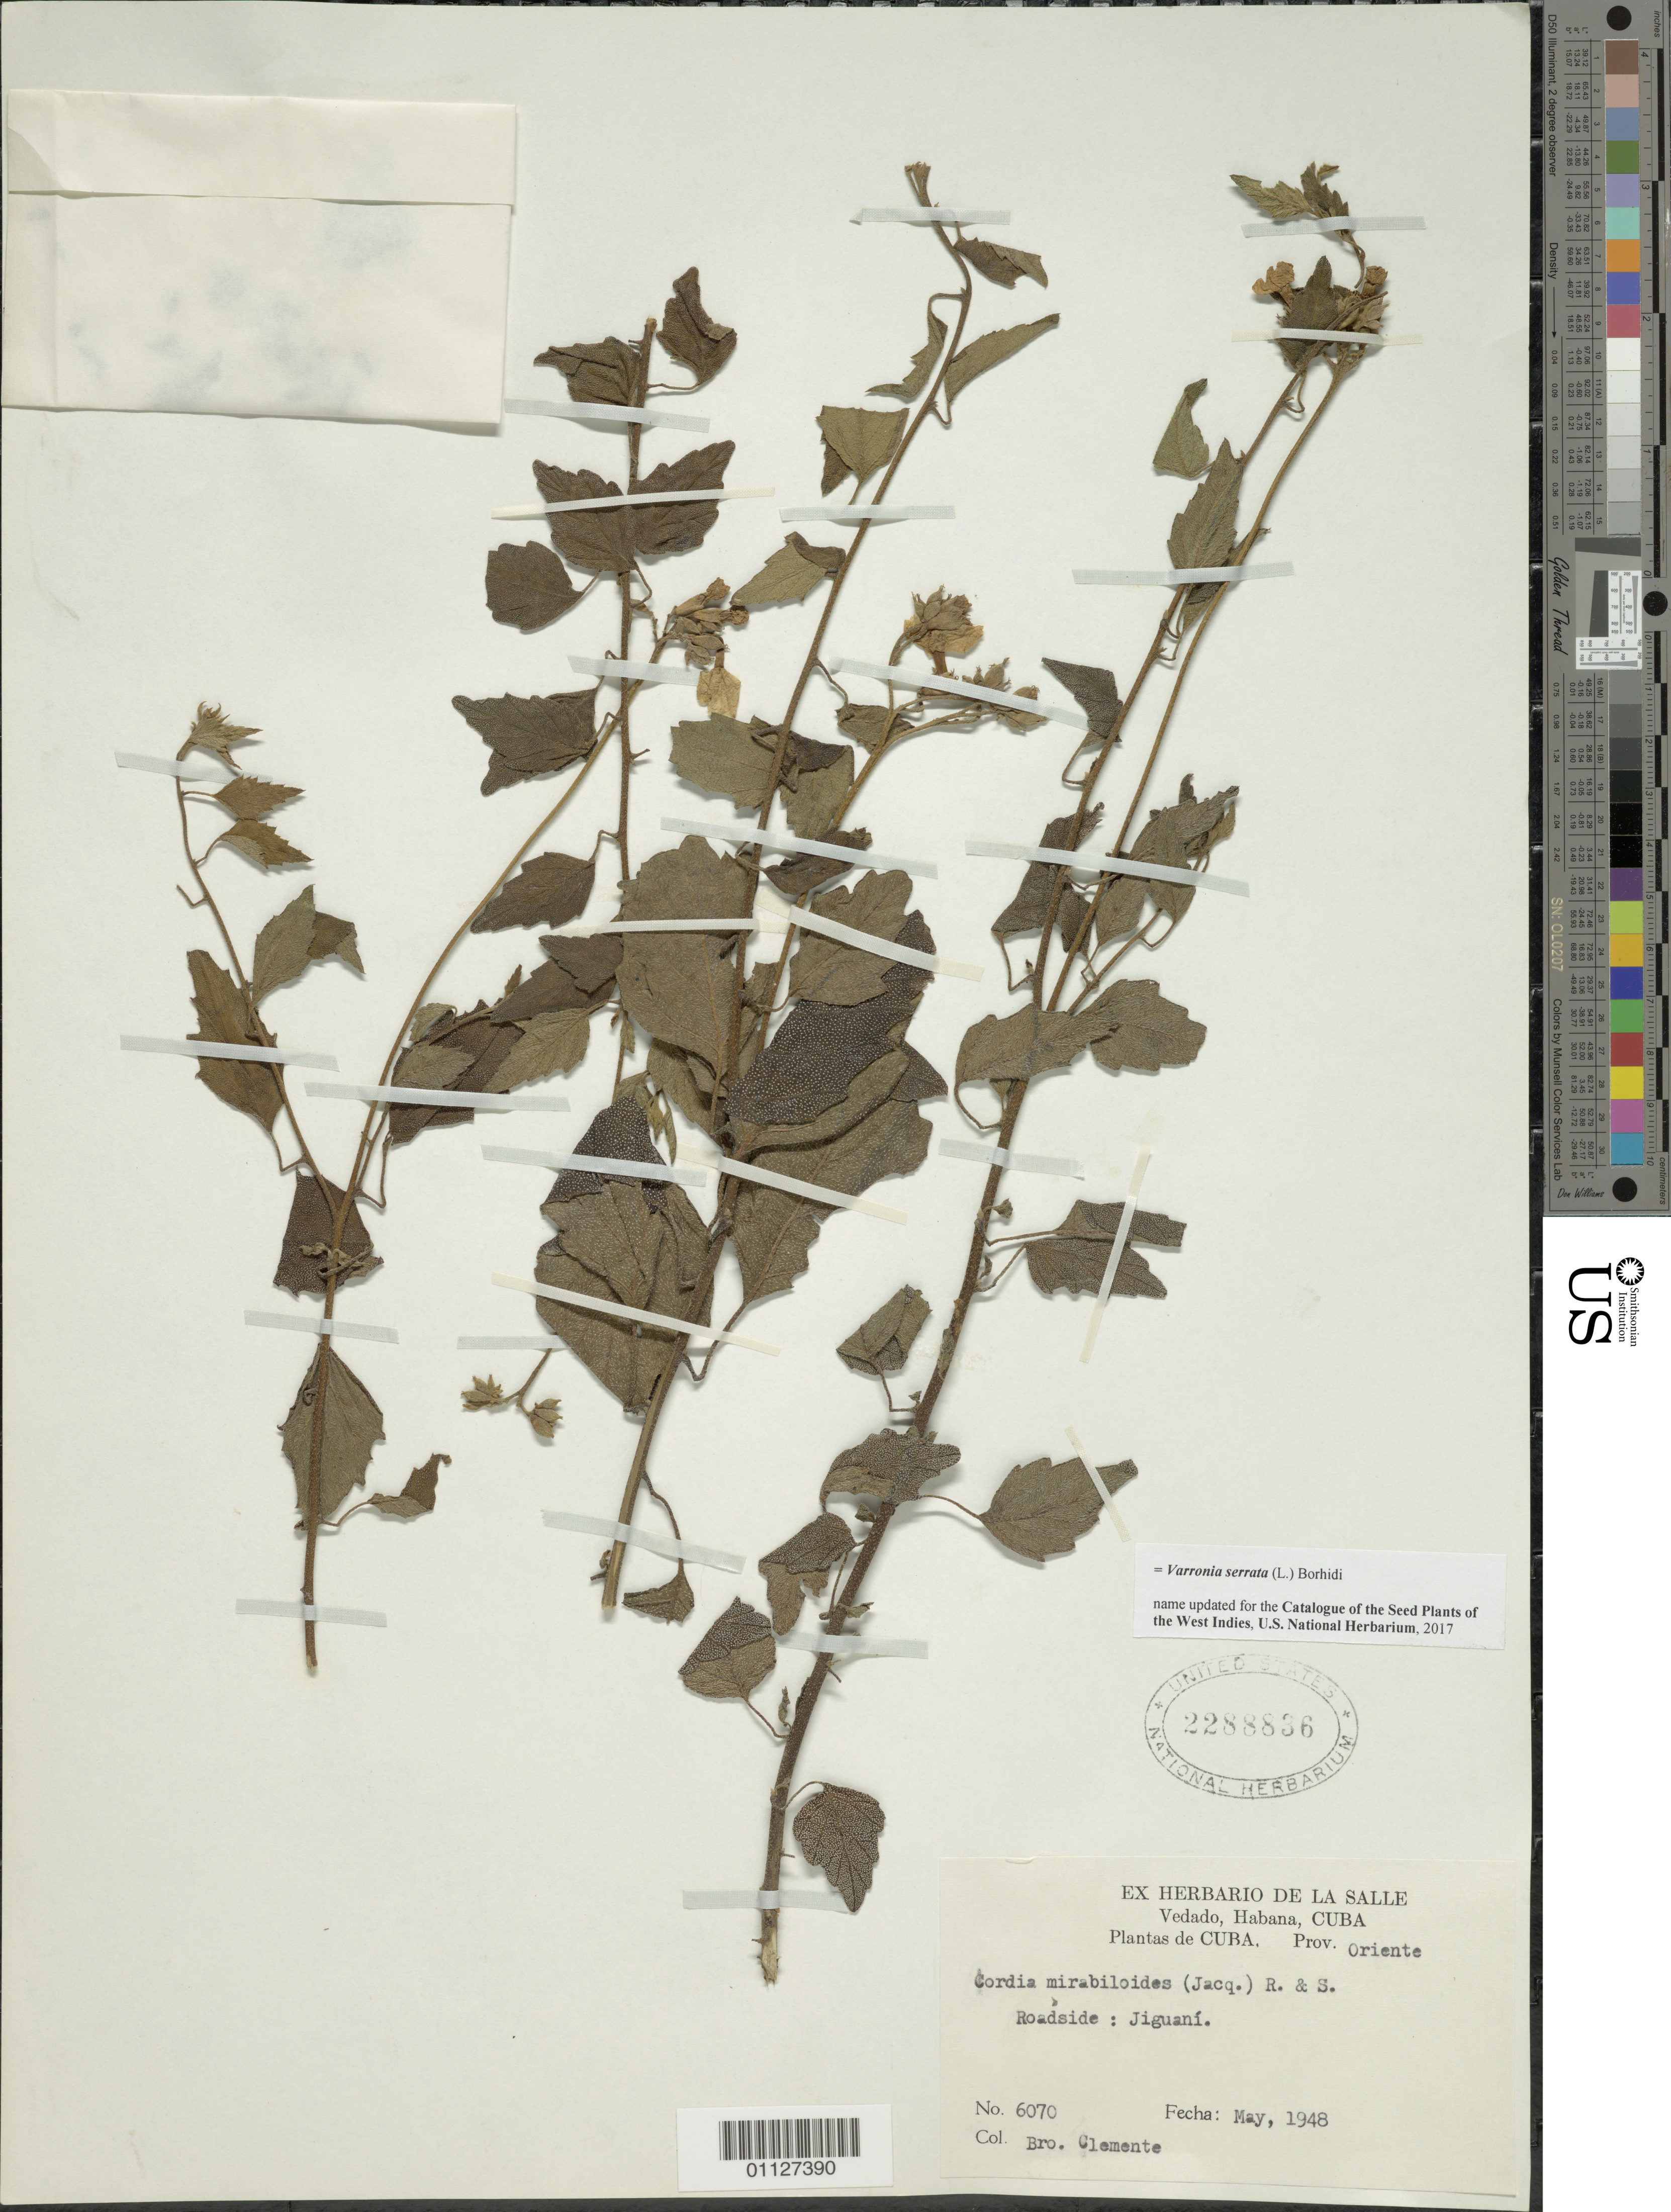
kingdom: Plantae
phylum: Tracheophyta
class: Magnoliopsida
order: Boraginales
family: Cordiaceae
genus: Varronia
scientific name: Varronia serrata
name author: (L.) Borhidi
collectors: B. Clement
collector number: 6070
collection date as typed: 01 May 1948 to 31 May 1948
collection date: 1948-05-01/1948-05-31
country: Cuba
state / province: Granma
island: Cuba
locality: Roadside: Jiguaní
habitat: Roadside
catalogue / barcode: US 2288836